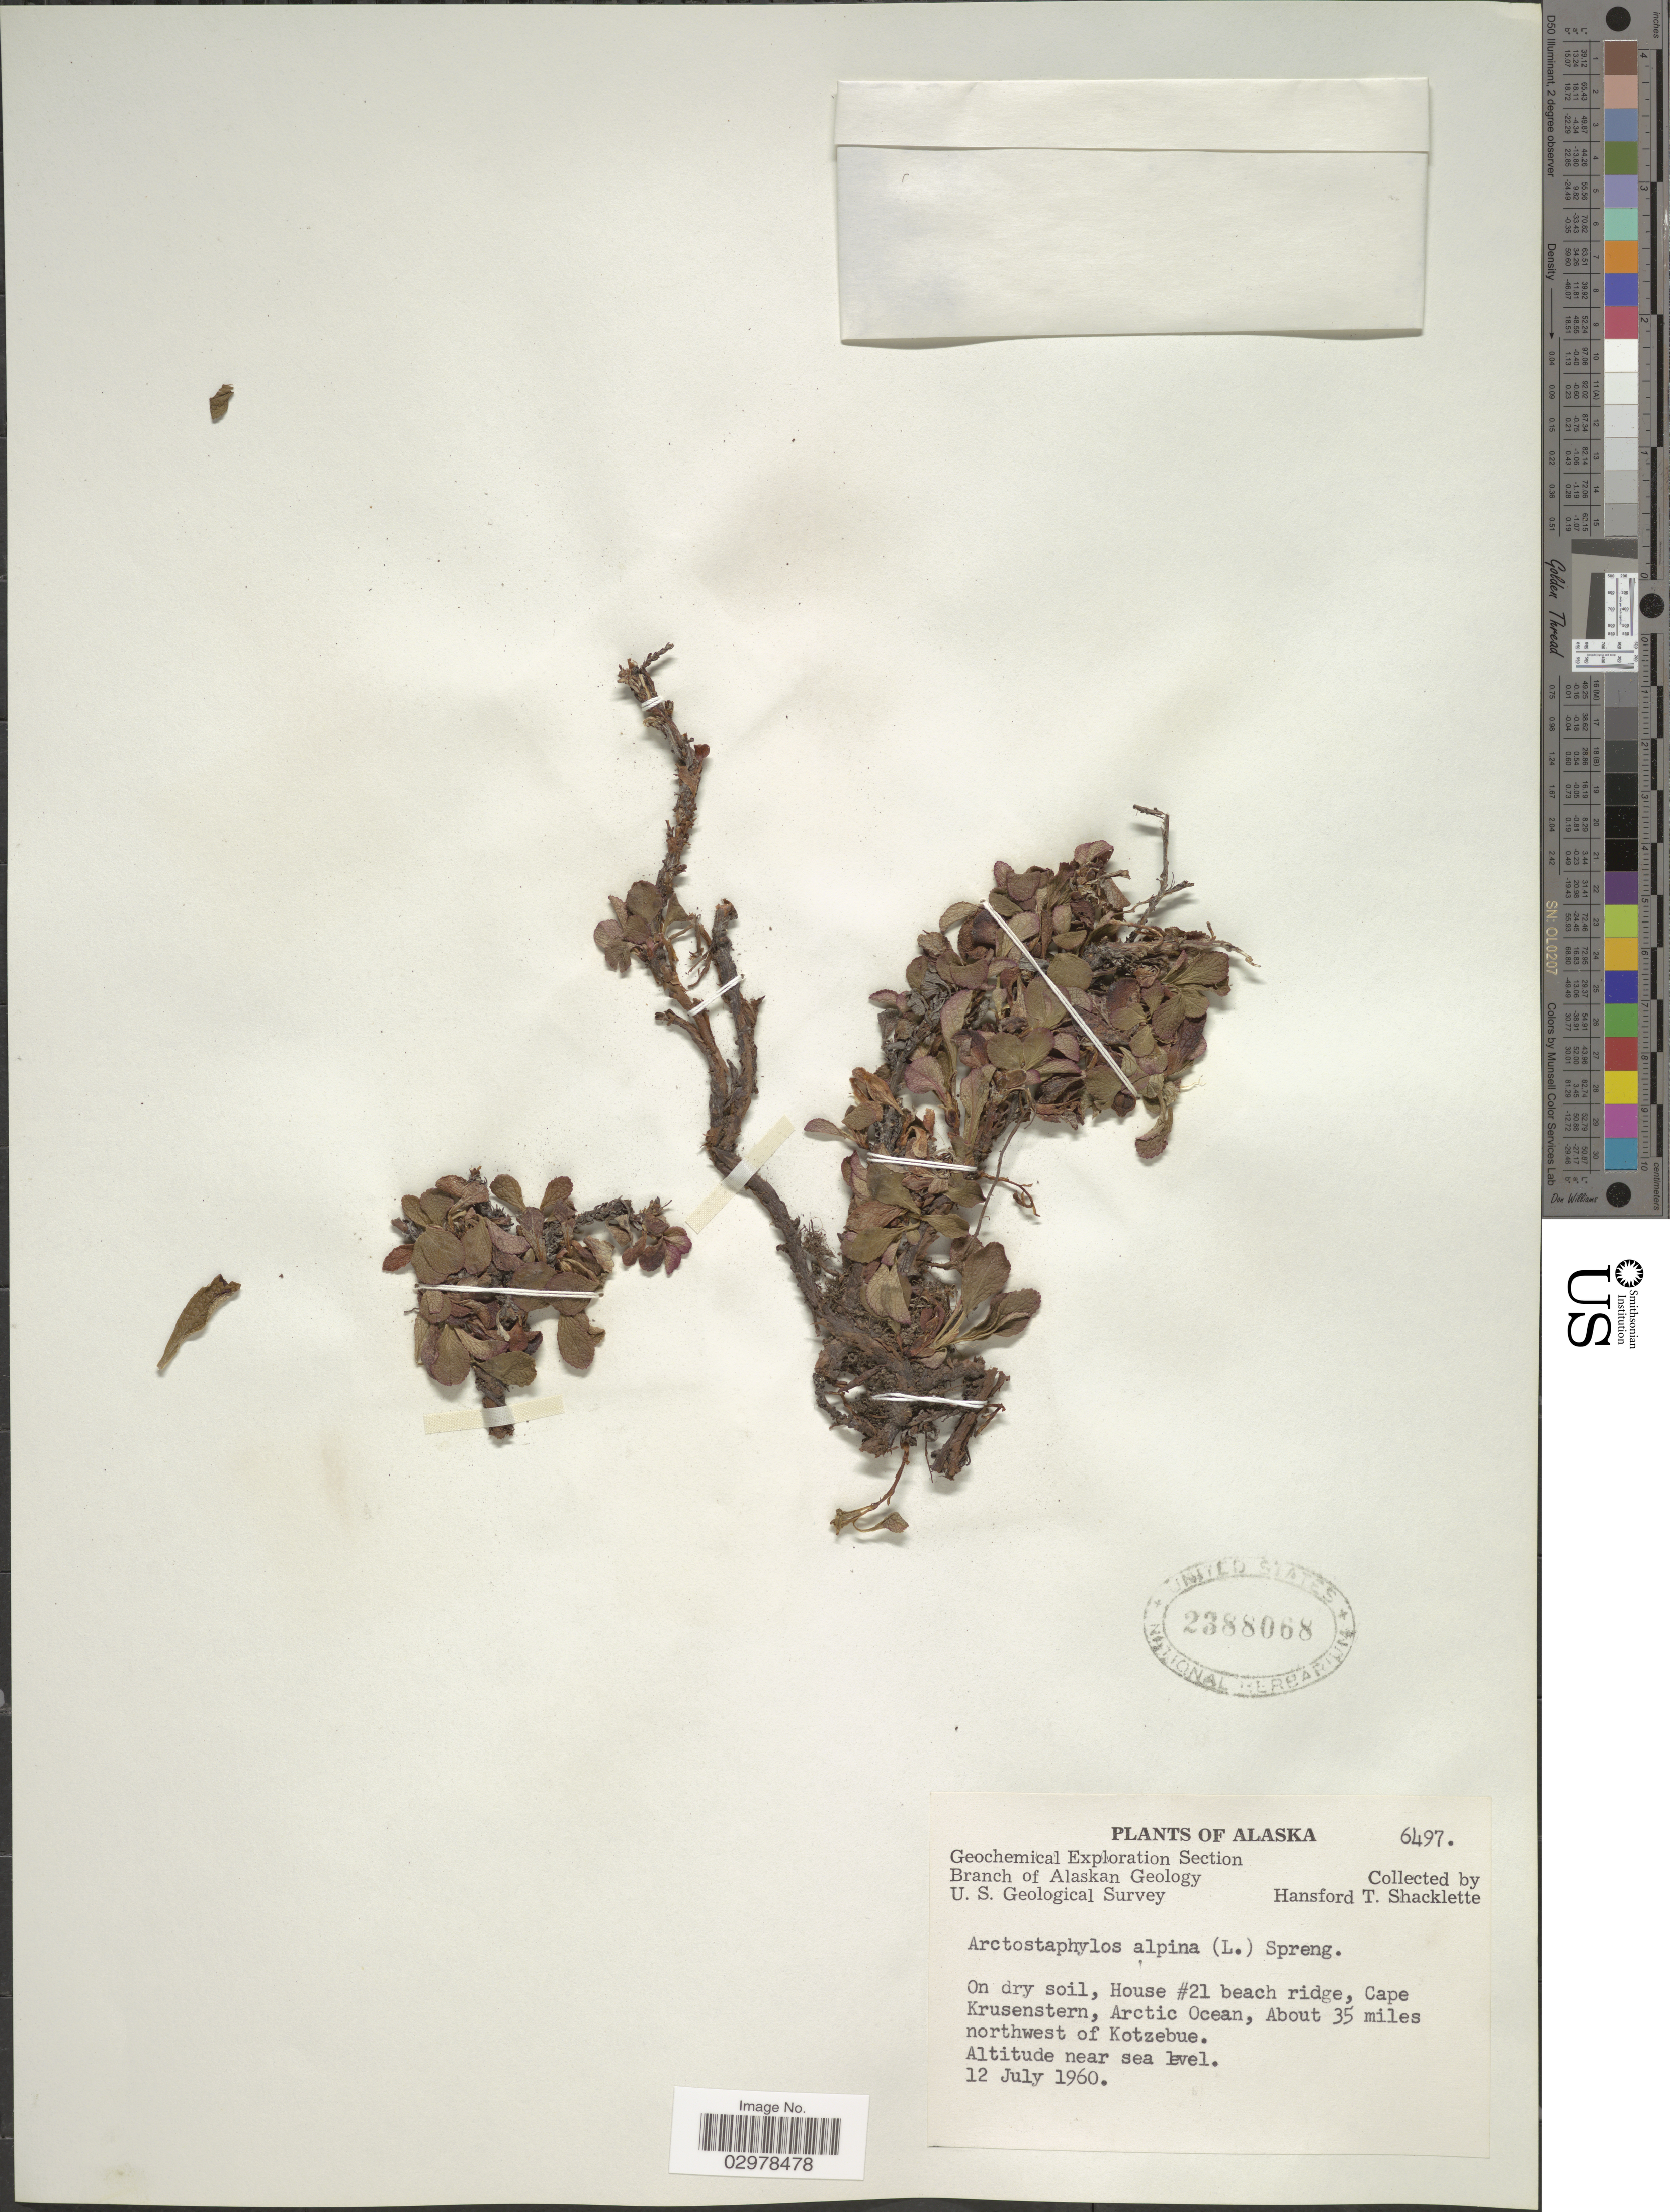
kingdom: Plantae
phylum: Tracheophyta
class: Magnoliopsida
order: Ericales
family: Ericaceae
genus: Arctostaphylos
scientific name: Arctostaphylos alpina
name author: (L.) Spreng.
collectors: H. Shacklette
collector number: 6497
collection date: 1960-07-12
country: United States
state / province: Alaska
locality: On dry soil, House #21 beach ridge, Cape Krusenstern, Arctic Ocean, About 35 miles northwest of Kotzebue.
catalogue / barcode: US 2388068